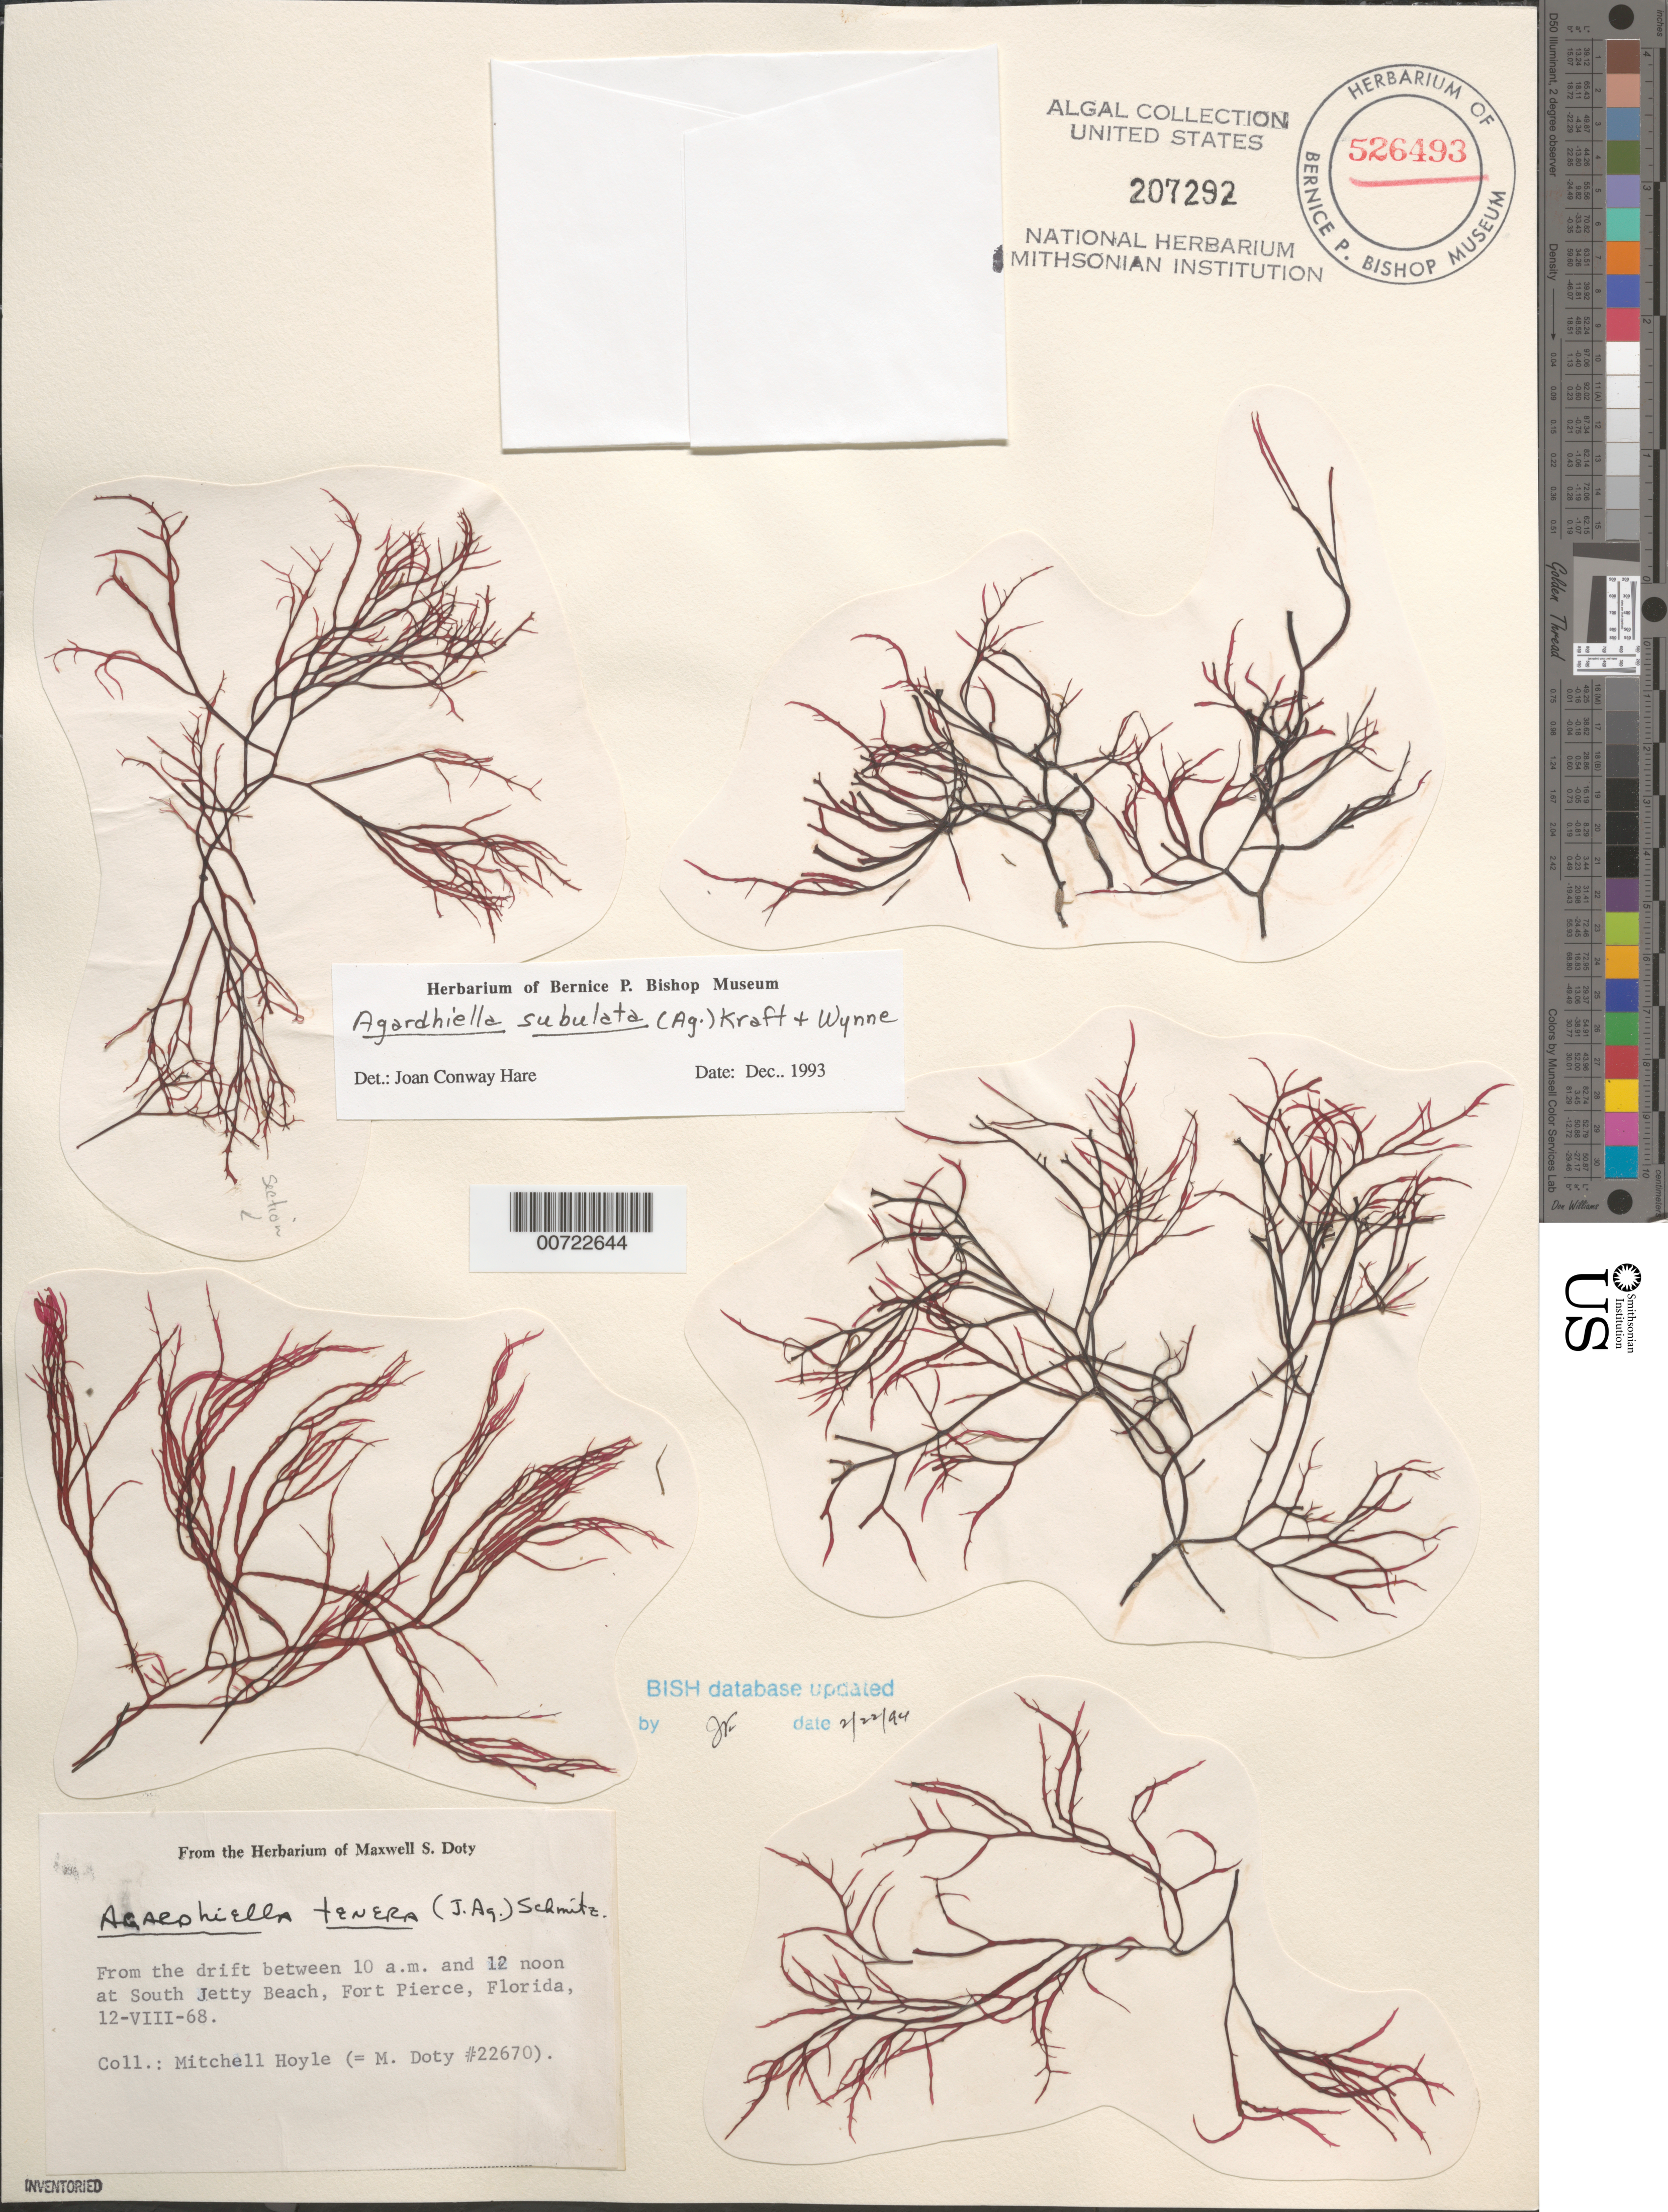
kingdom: Plantae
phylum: Rhodophyta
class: Florideophyceae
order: Gigartinales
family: Solieriaceae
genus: Agardhiella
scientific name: Agardhiella subulata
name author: (C. Agardh) G.T.Kraft & M.J. Wynne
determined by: Hare, Joan Conway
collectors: M. Hoyle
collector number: MSD 22670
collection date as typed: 12 Aug 1968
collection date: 1968-08-12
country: United States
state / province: Florida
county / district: Saint Lucie County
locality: South Jetty Beach, Fort Pierce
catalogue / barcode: US 207292